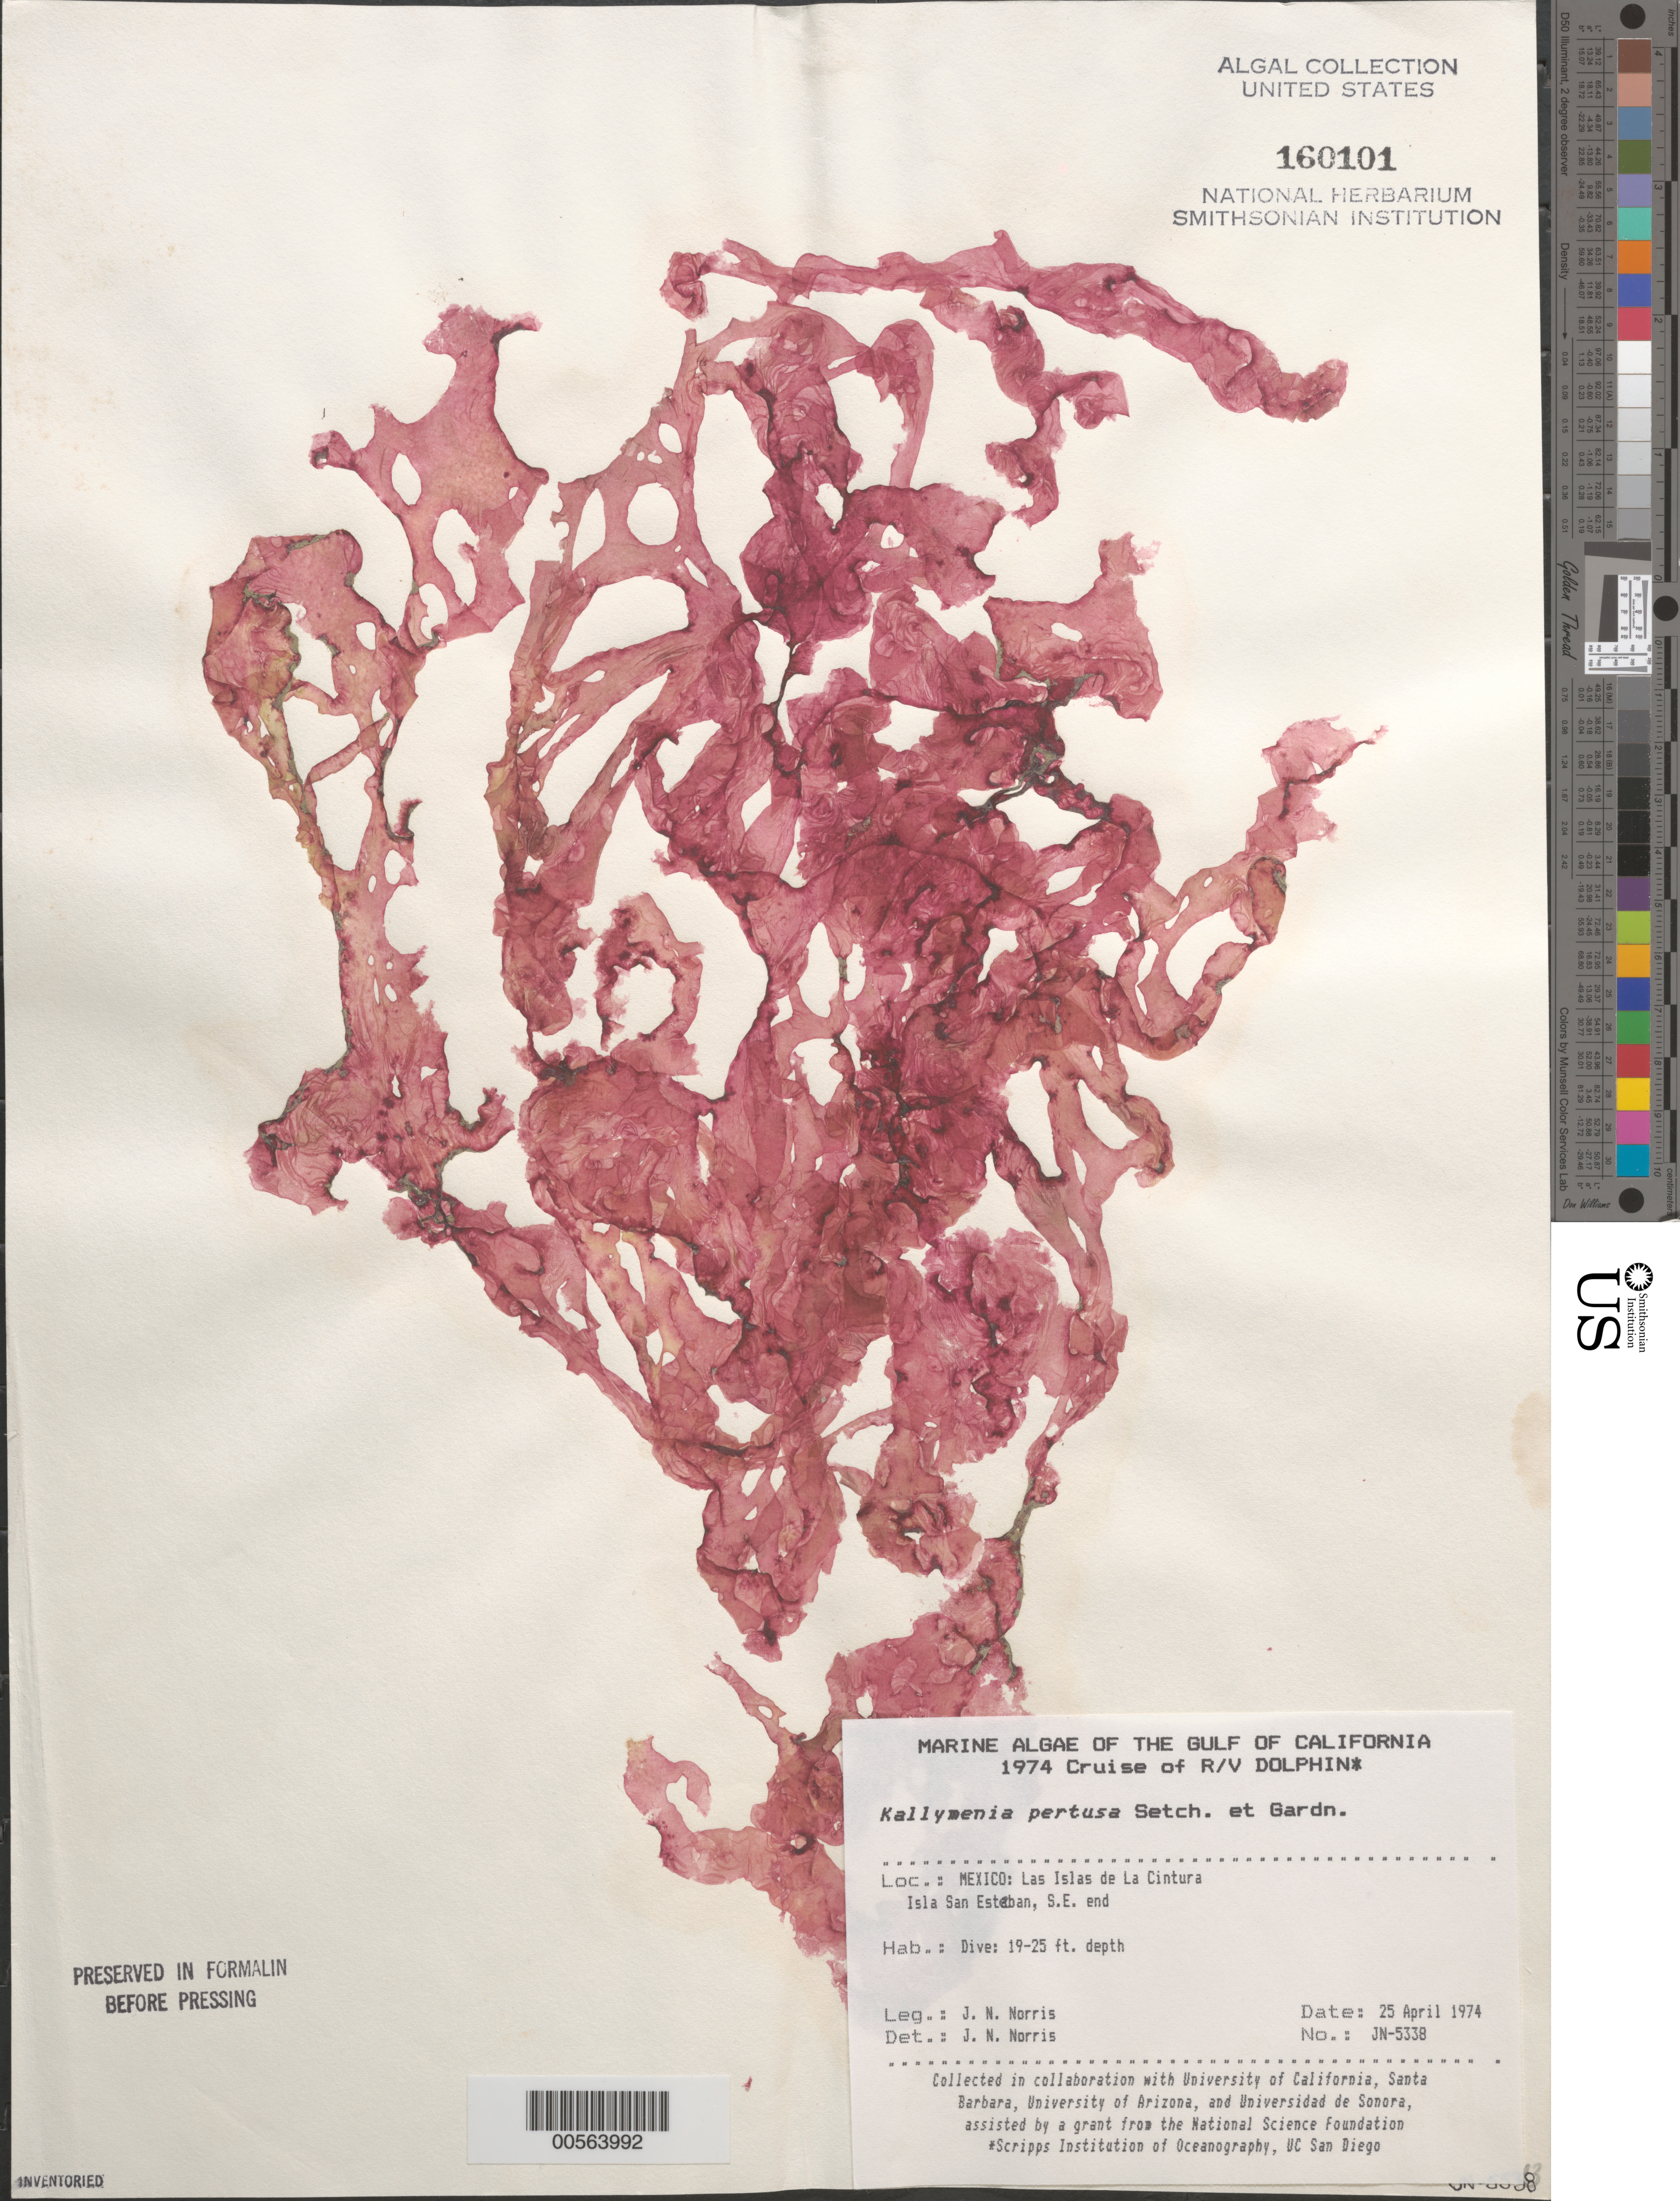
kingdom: Plantae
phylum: Rhodophyta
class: Florideophyceae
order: Gigartinales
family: Kallymeniaceae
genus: Kallymenia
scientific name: Kallymenia pertusa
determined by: Norris, James N.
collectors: J. N. Norris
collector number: JN-5338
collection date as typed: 25 Apr 1974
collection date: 1974-04-25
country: Mexico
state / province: Baja California Norte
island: Isla San Esteban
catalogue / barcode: US 160101